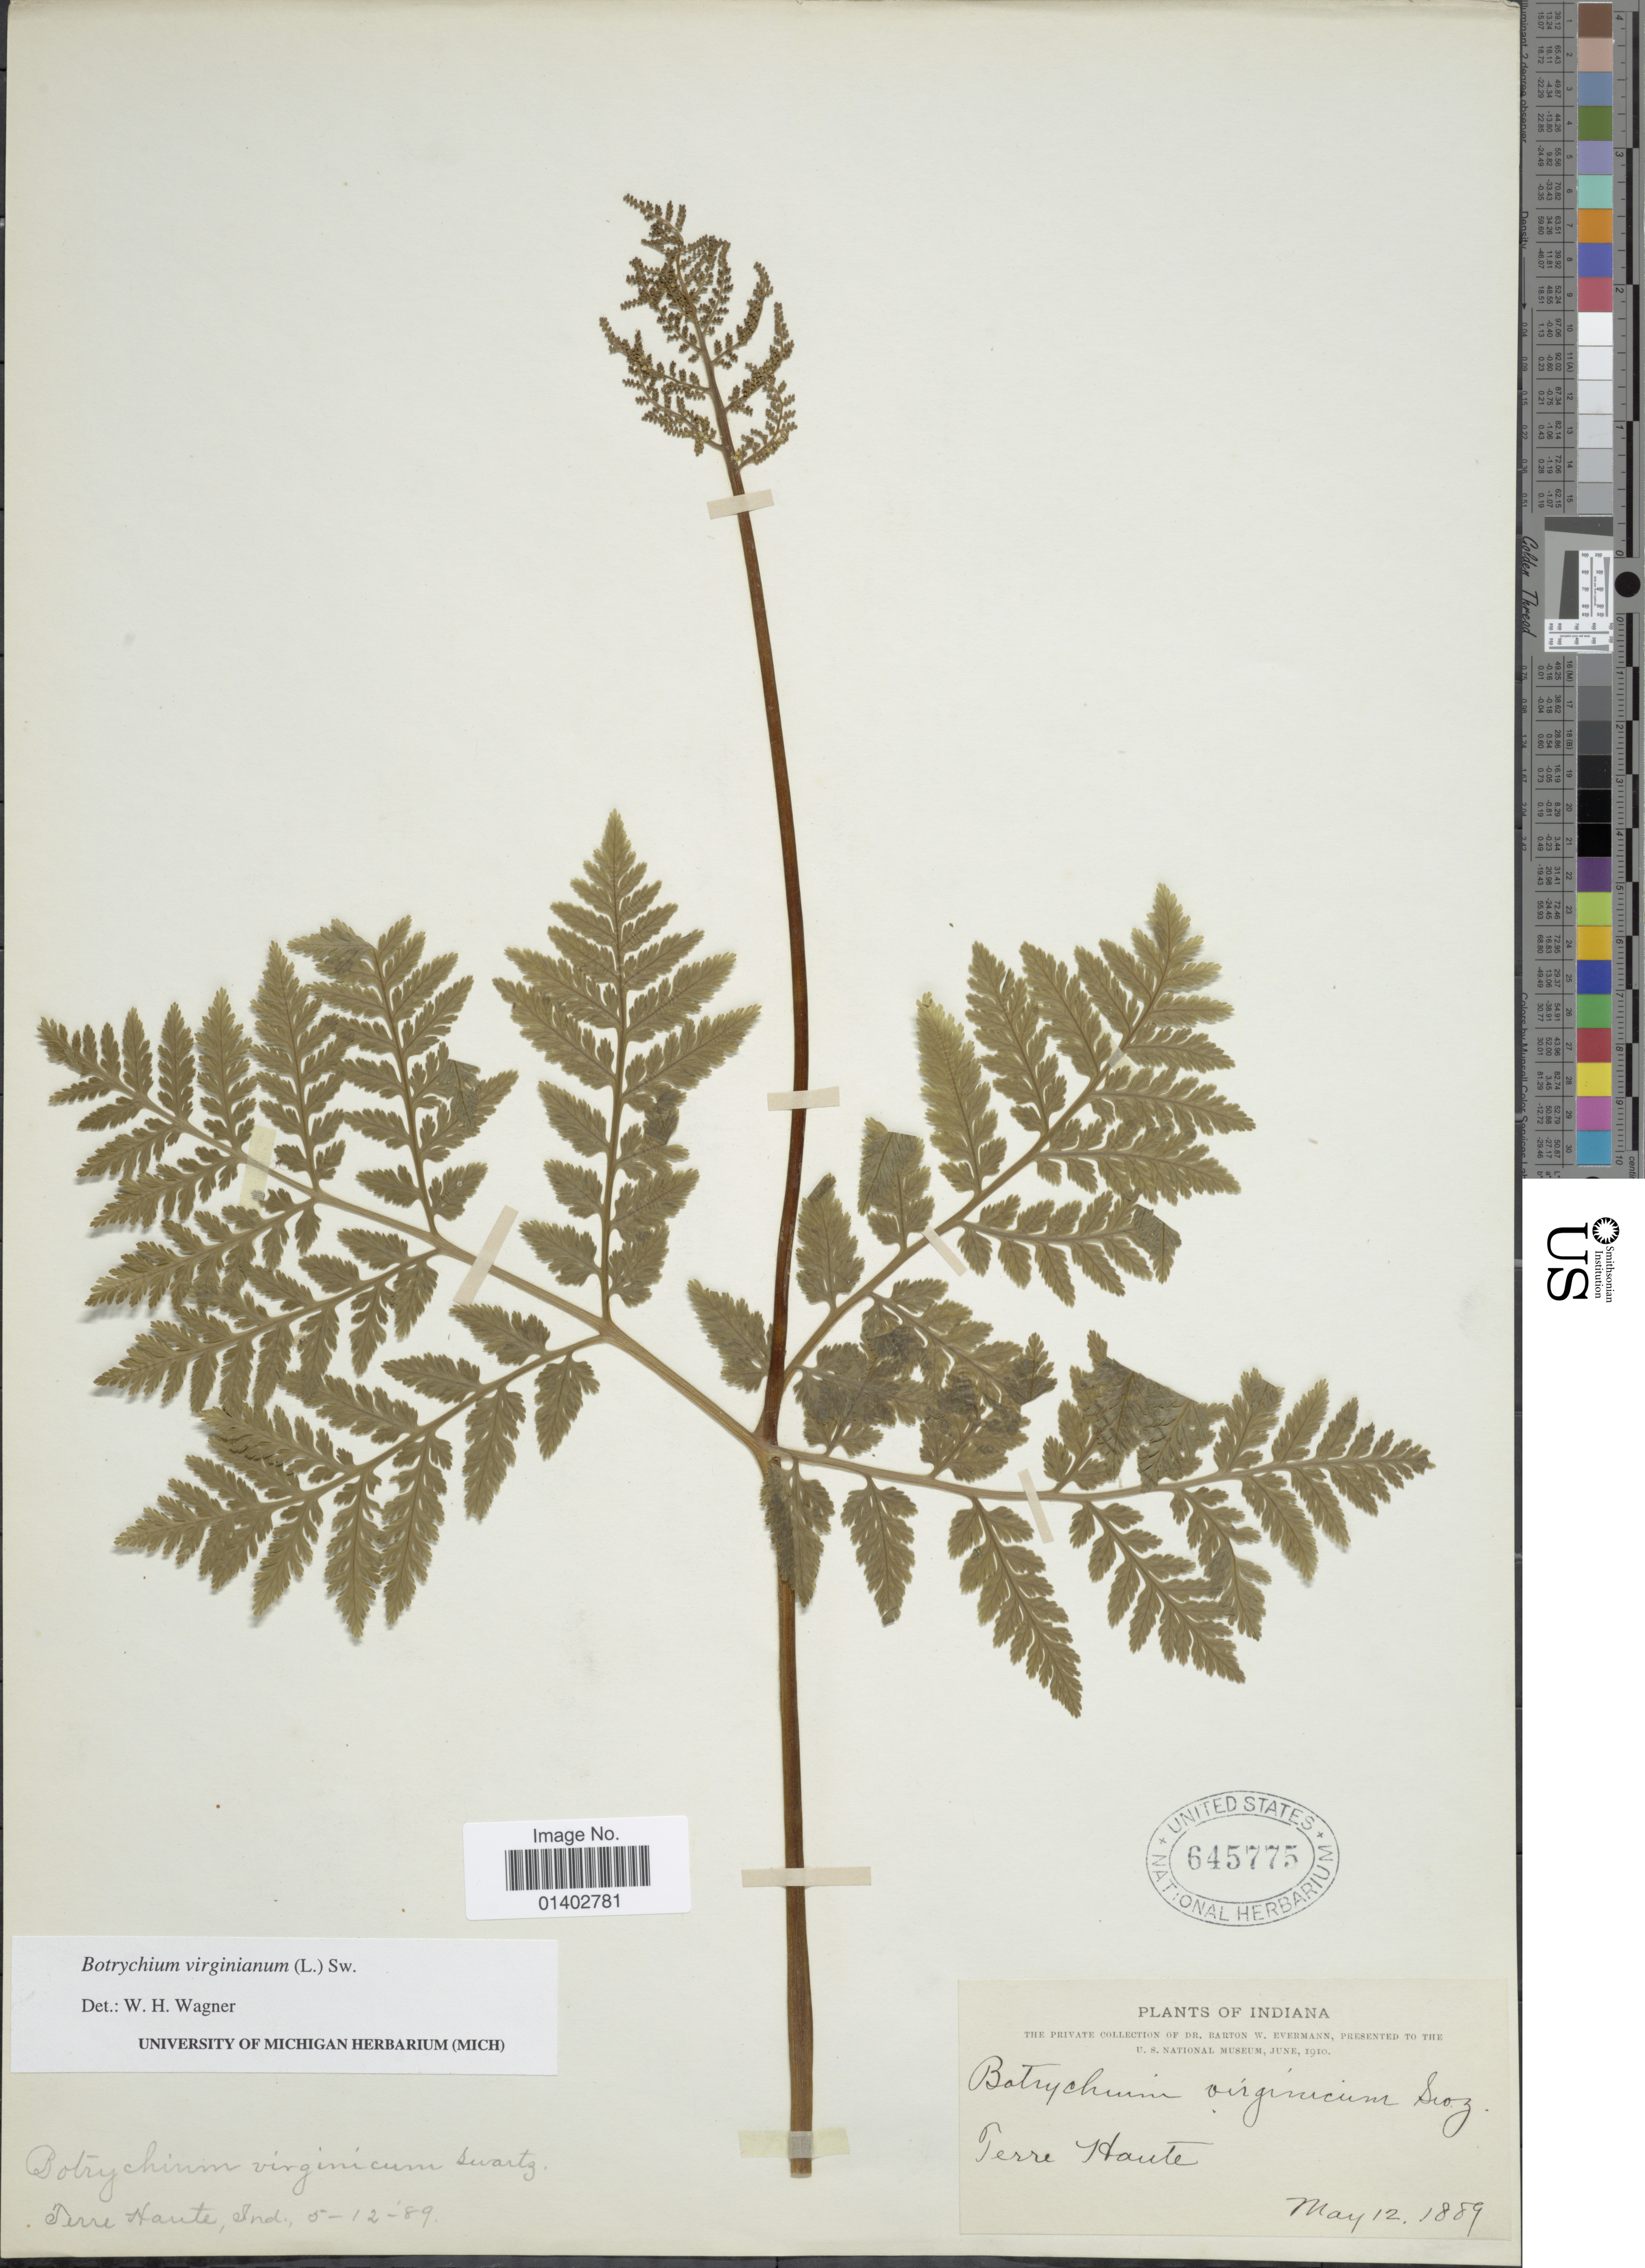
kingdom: Plantae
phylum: Tracheophyta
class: Polypodiopsida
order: Ophioglossales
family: Ophioglossaceae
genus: Botrychium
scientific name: Botrychium virginianum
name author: (L.) Sw.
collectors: B. W. Evermann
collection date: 1889-05-12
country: United States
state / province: Indiana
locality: Terre Haute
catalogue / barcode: US 645775